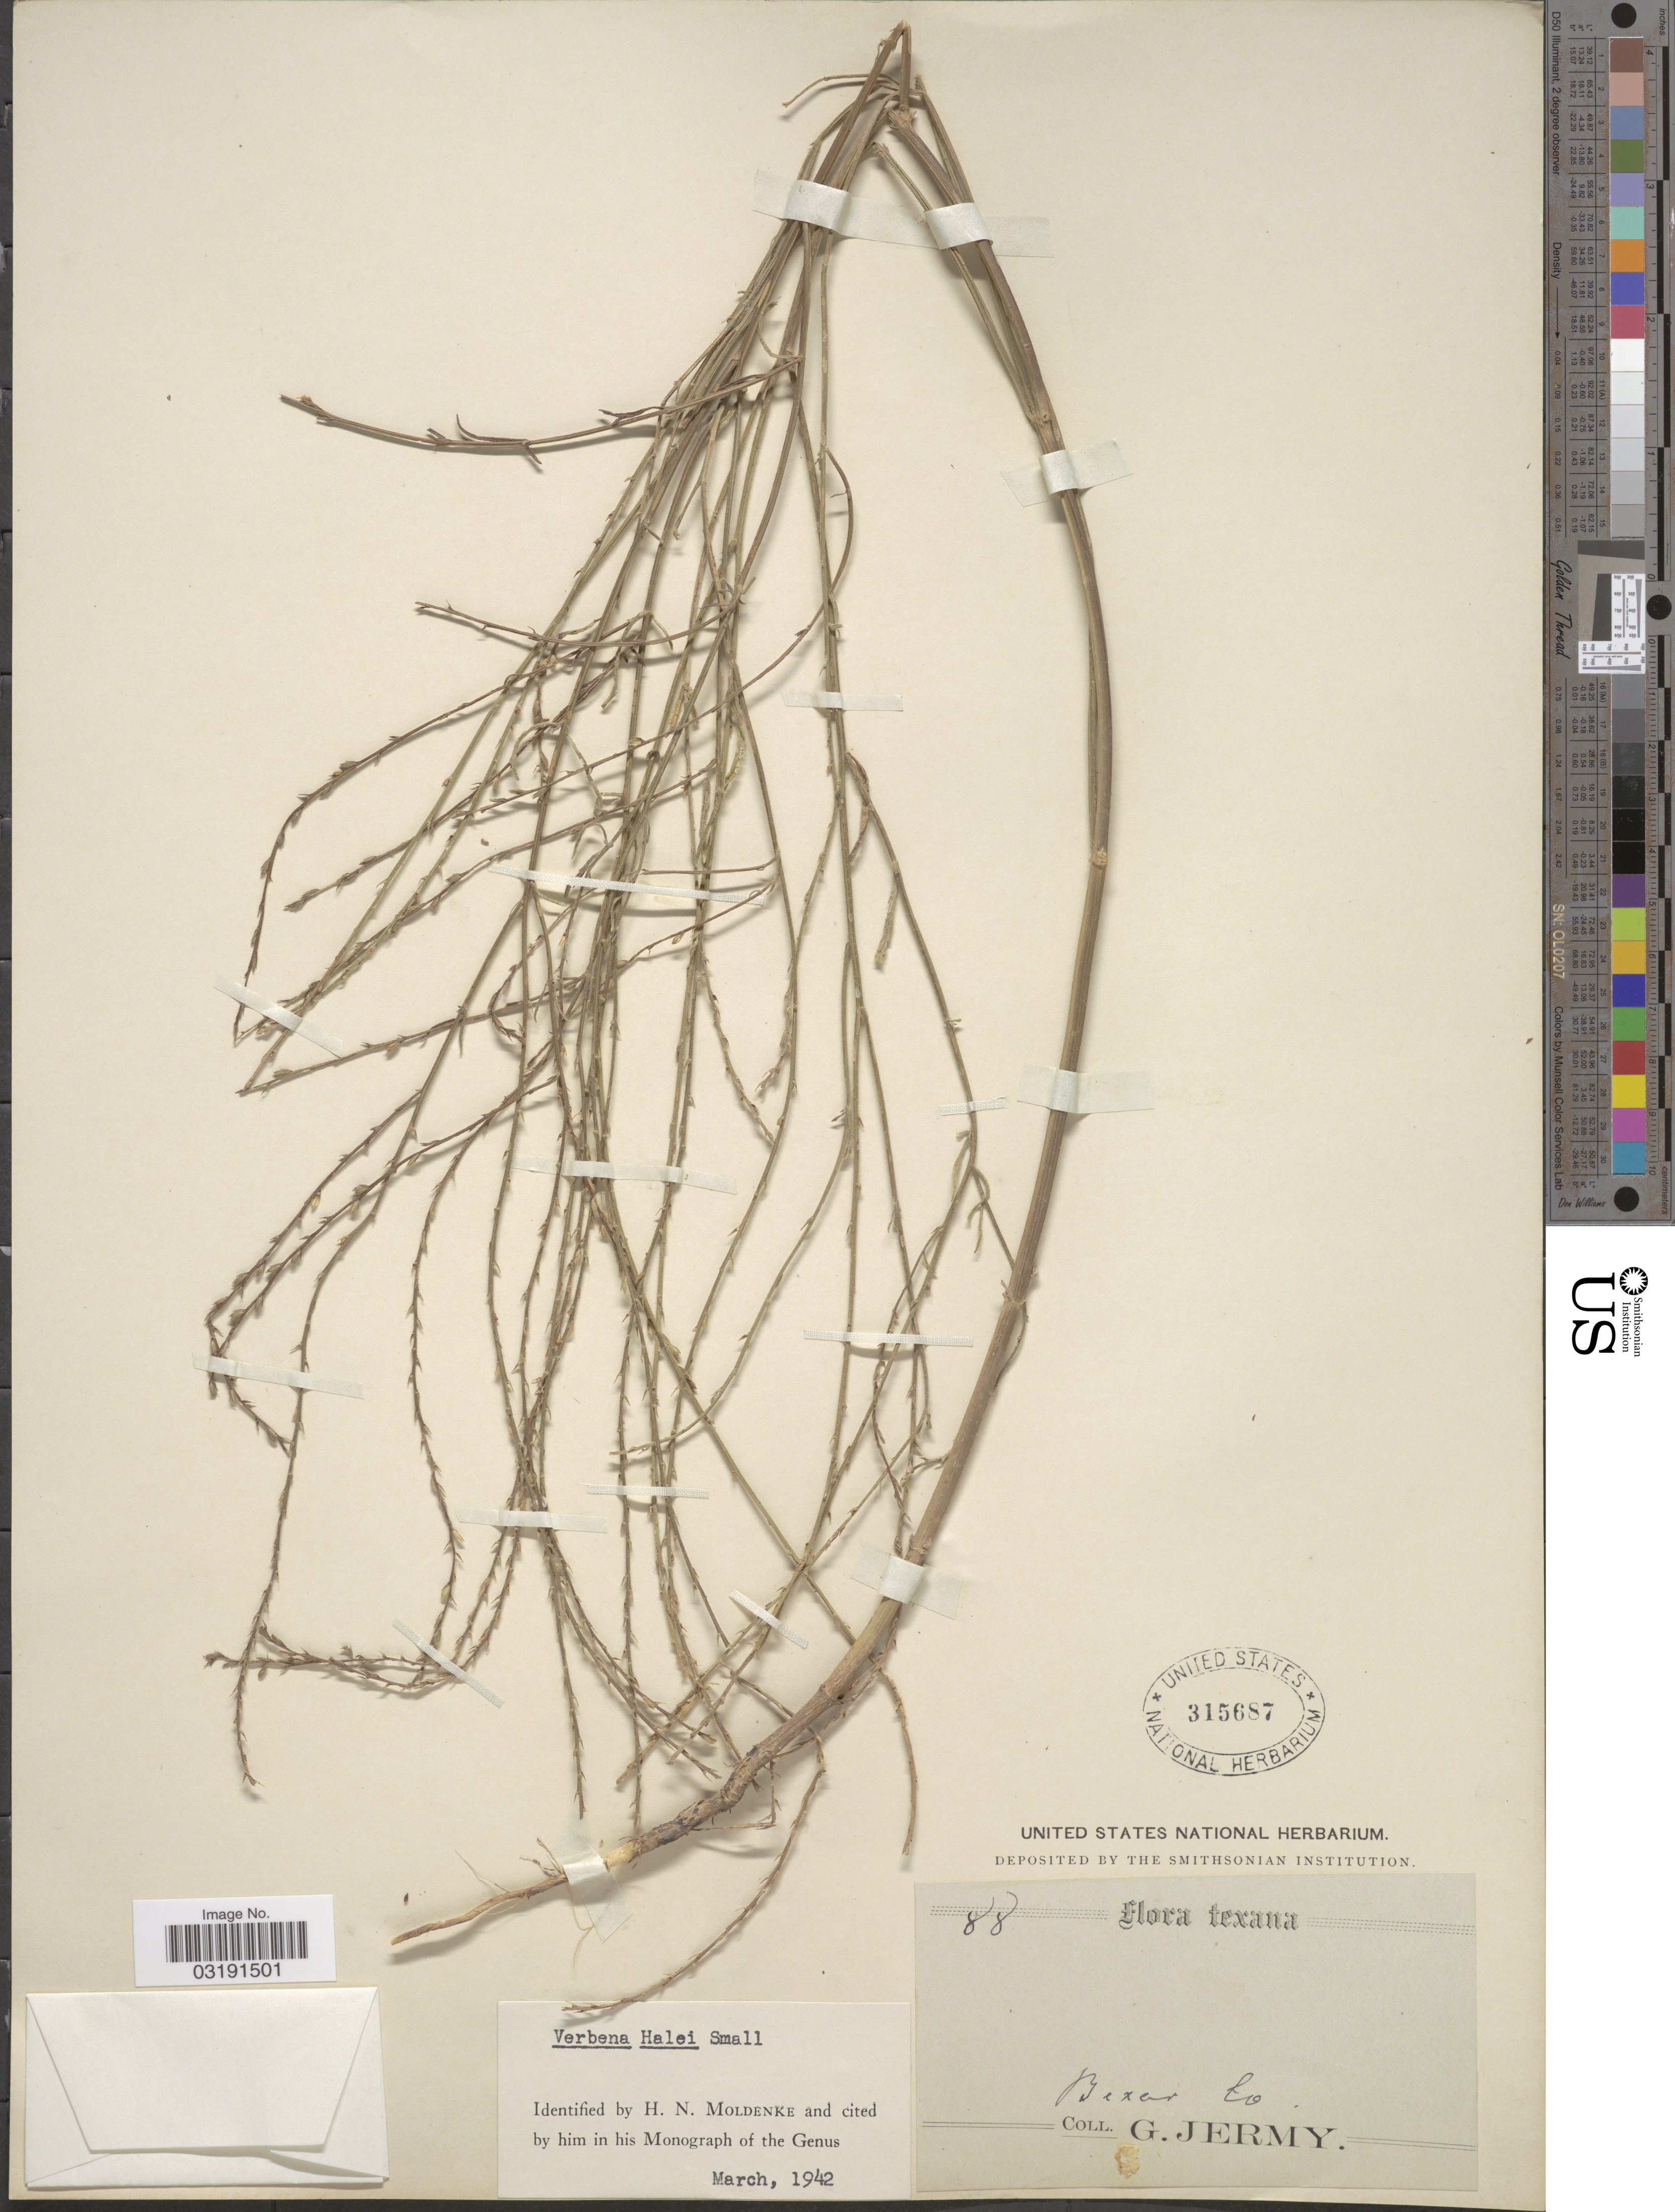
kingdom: Plantae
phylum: Tracheophyta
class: Magnoliopsida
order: Lamiales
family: Verbenaceae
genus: Verbena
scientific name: Verbena halei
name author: Small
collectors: G. Jermy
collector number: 88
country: United States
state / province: Texas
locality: Bexar Co.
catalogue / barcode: US 315687